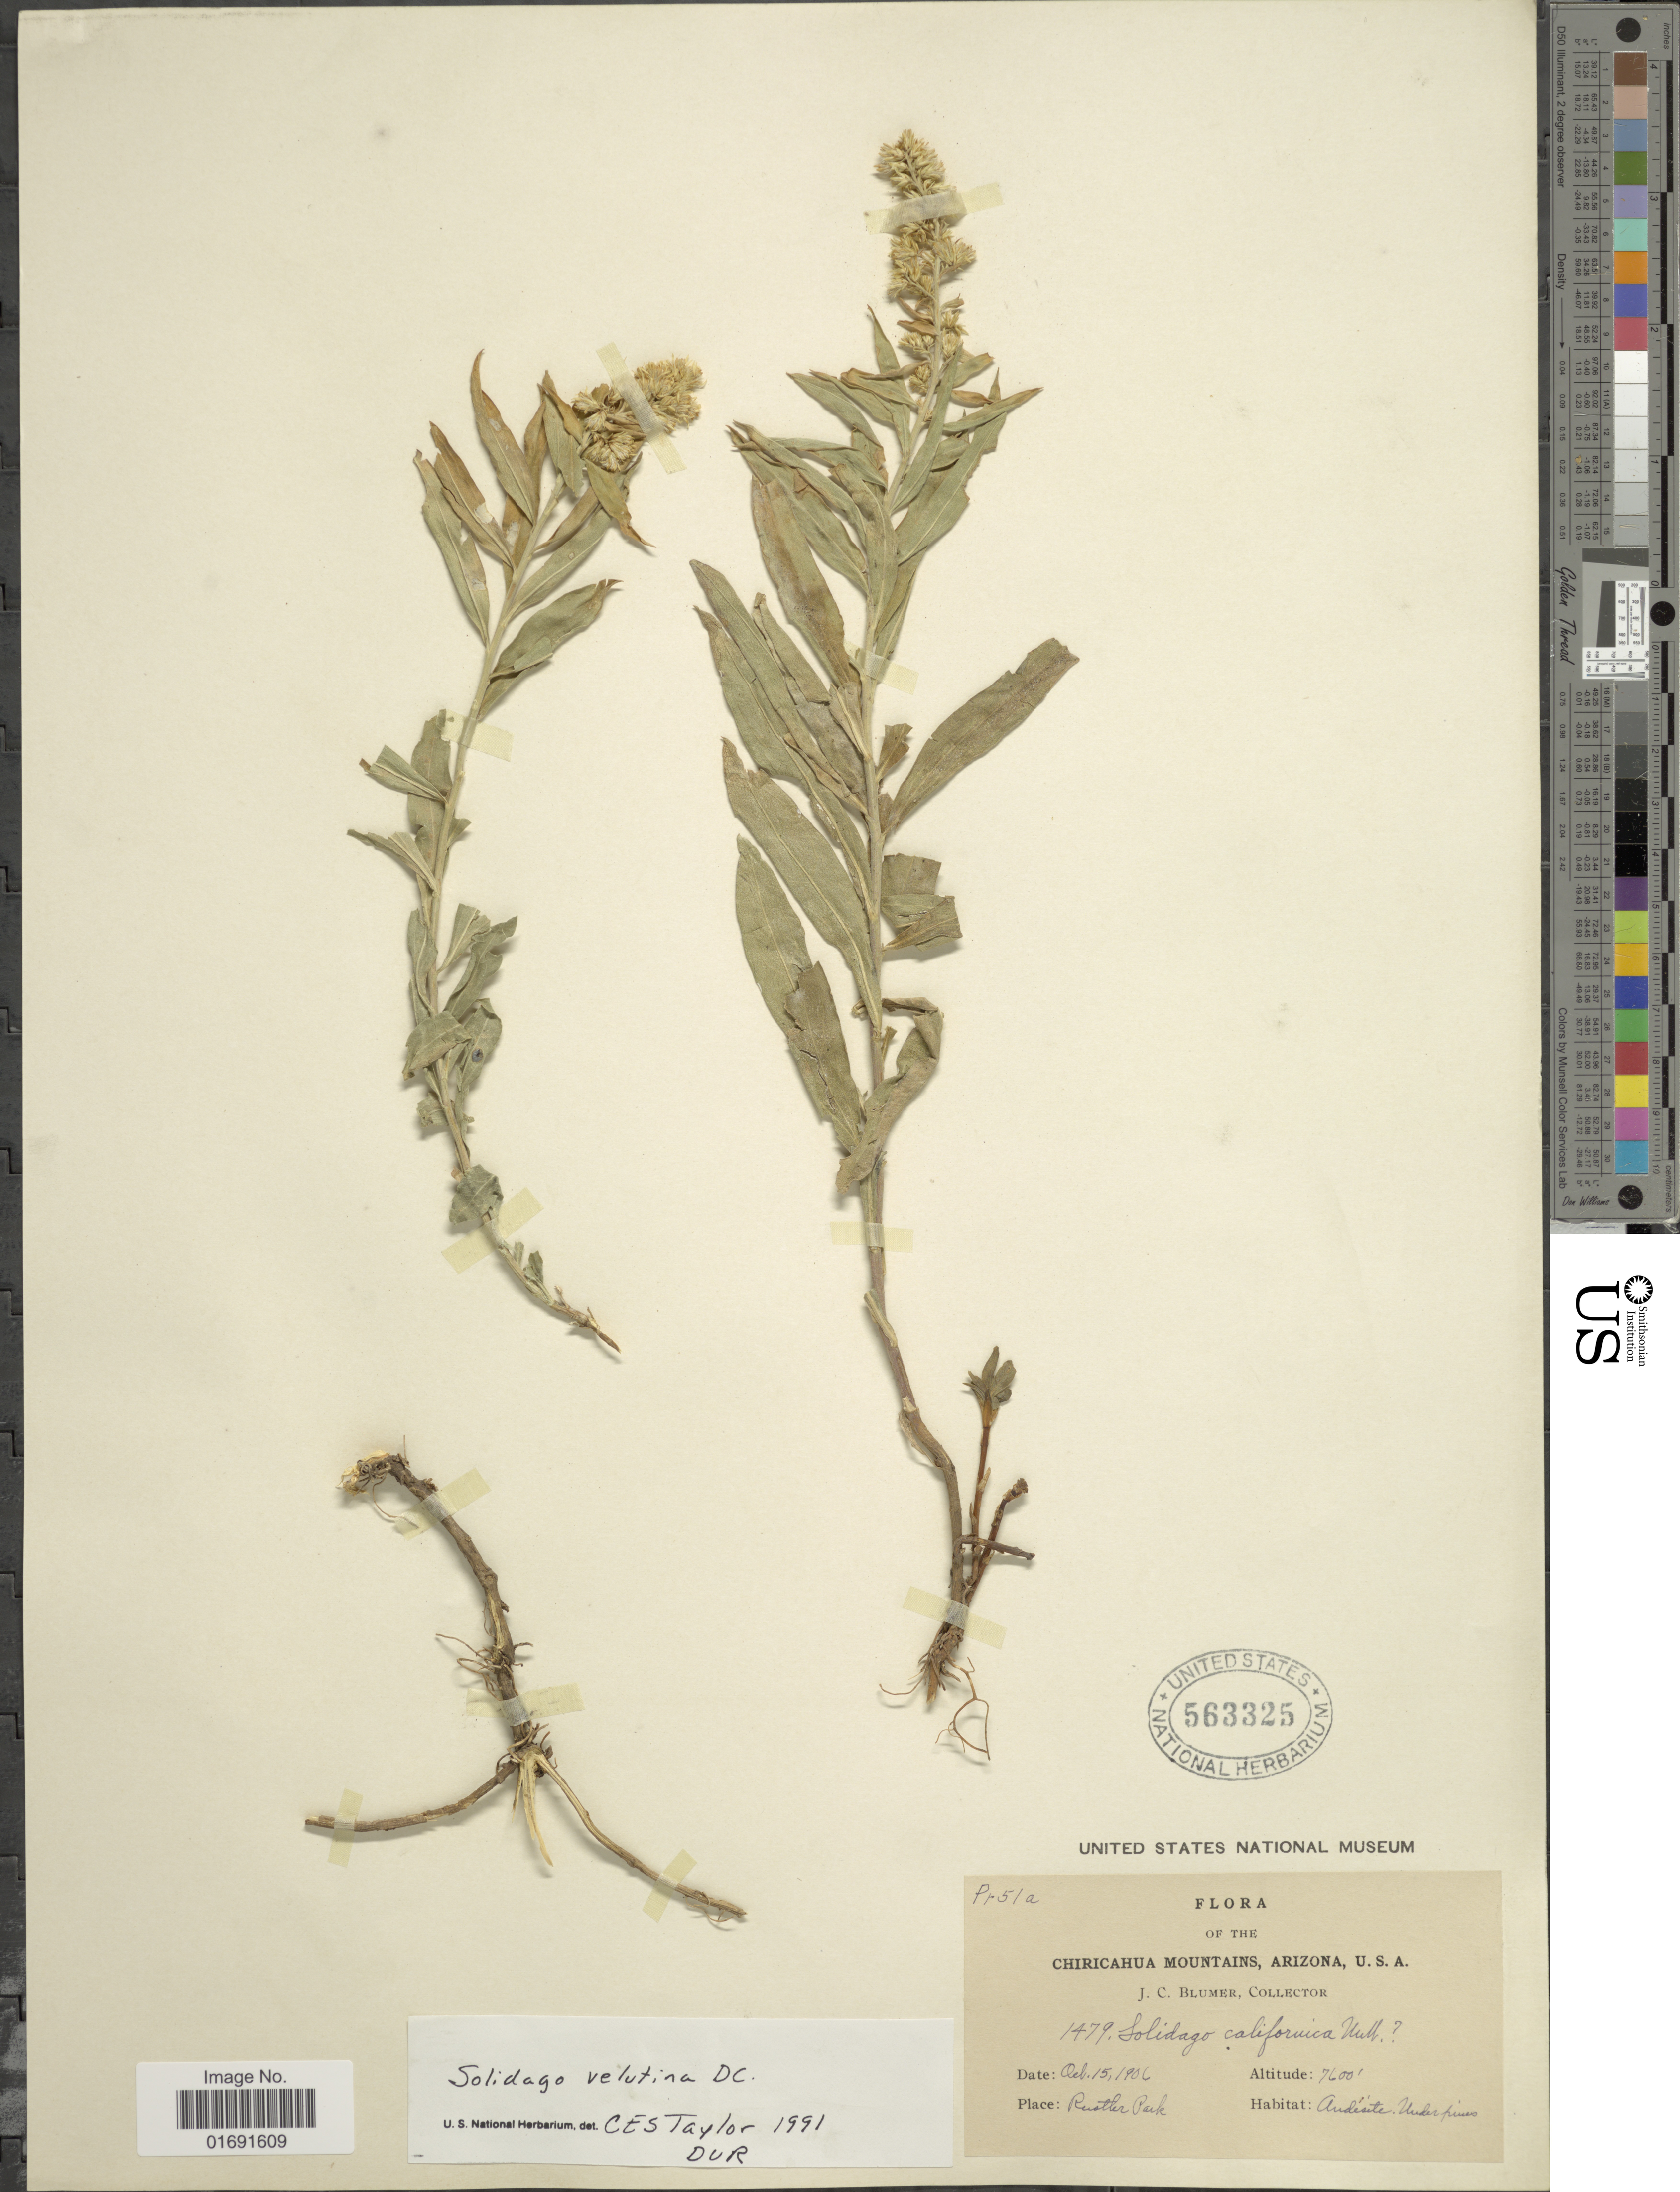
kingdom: Plantae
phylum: Tracheophyta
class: Magnoliopsida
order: Asterales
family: Asteraceae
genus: Solidago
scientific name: Solidago velutina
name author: DC.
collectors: J. C. Blumer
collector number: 1479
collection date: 1900-10-15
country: United States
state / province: Arizona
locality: Chiricahua Mountains, U. S. A., Rustler Park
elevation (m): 2316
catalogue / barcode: US 563325